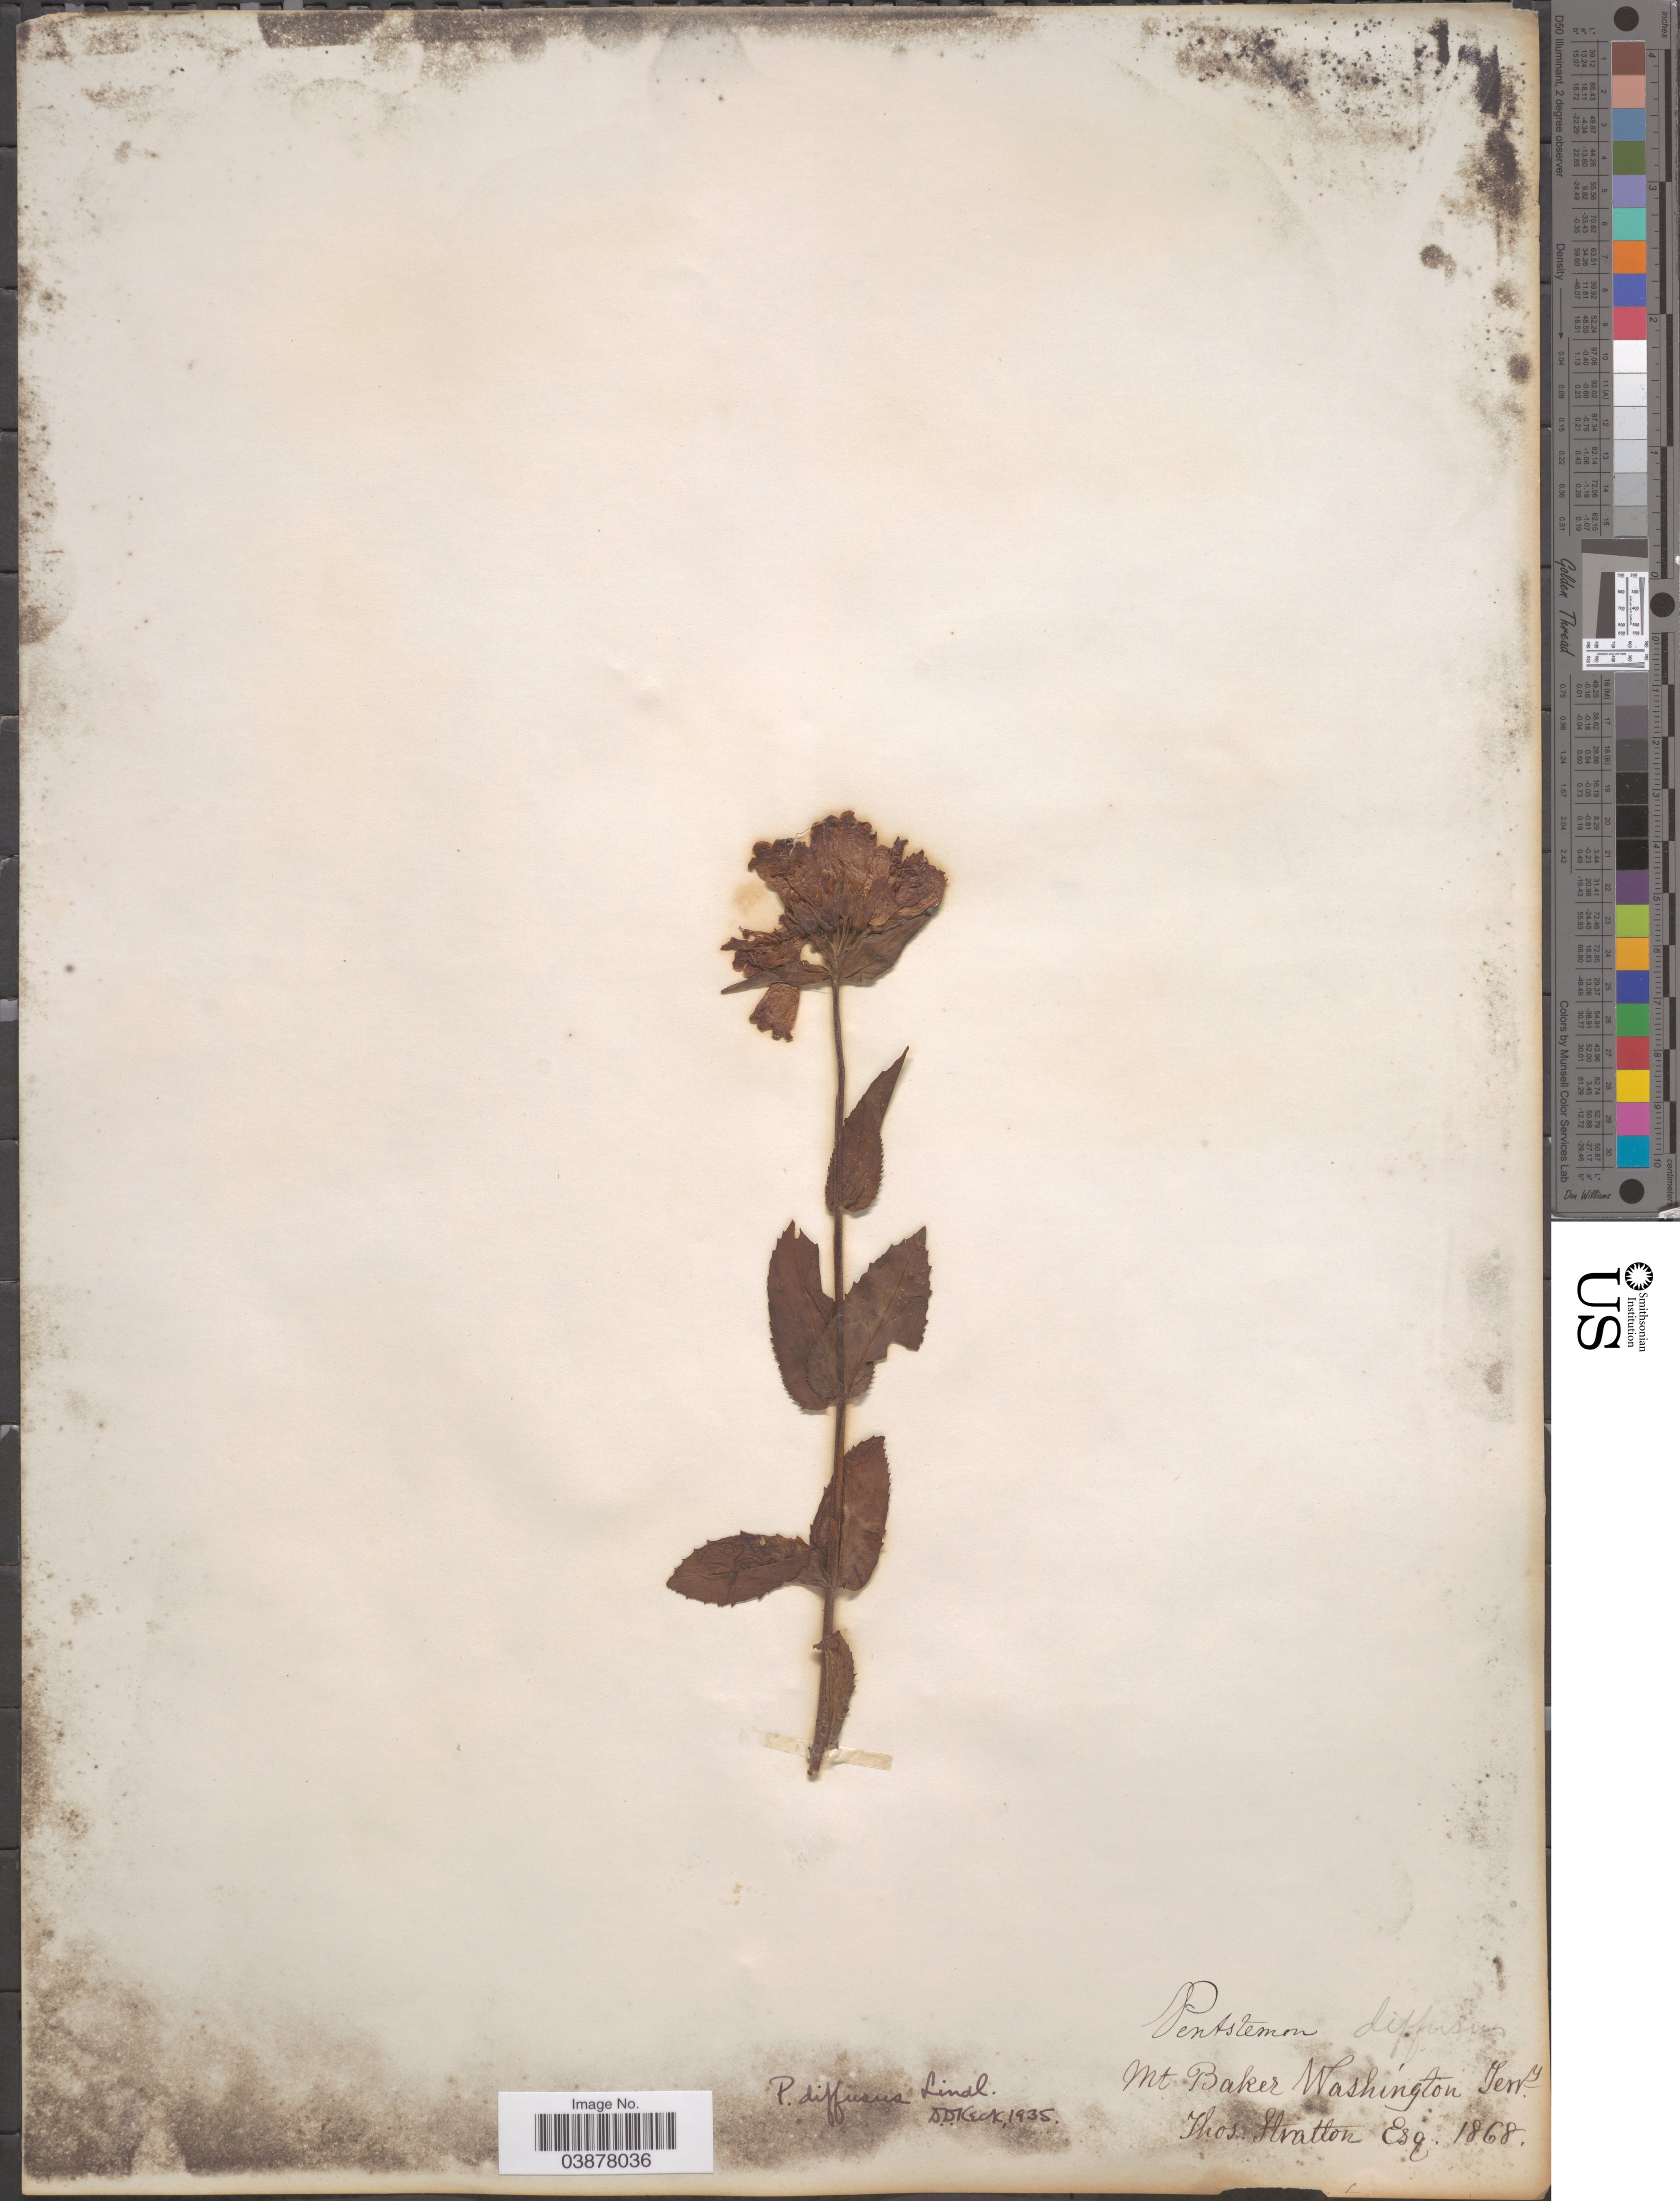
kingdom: Plantae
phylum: Tracheophyta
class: Magnoliopsida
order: Lamiales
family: Plantaginaceae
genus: Penstemon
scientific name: Penstemon serrulatus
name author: Menzies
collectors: T. Stratton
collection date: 1868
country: United States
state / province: Washington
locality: Mt. Baker. Washington Terry.